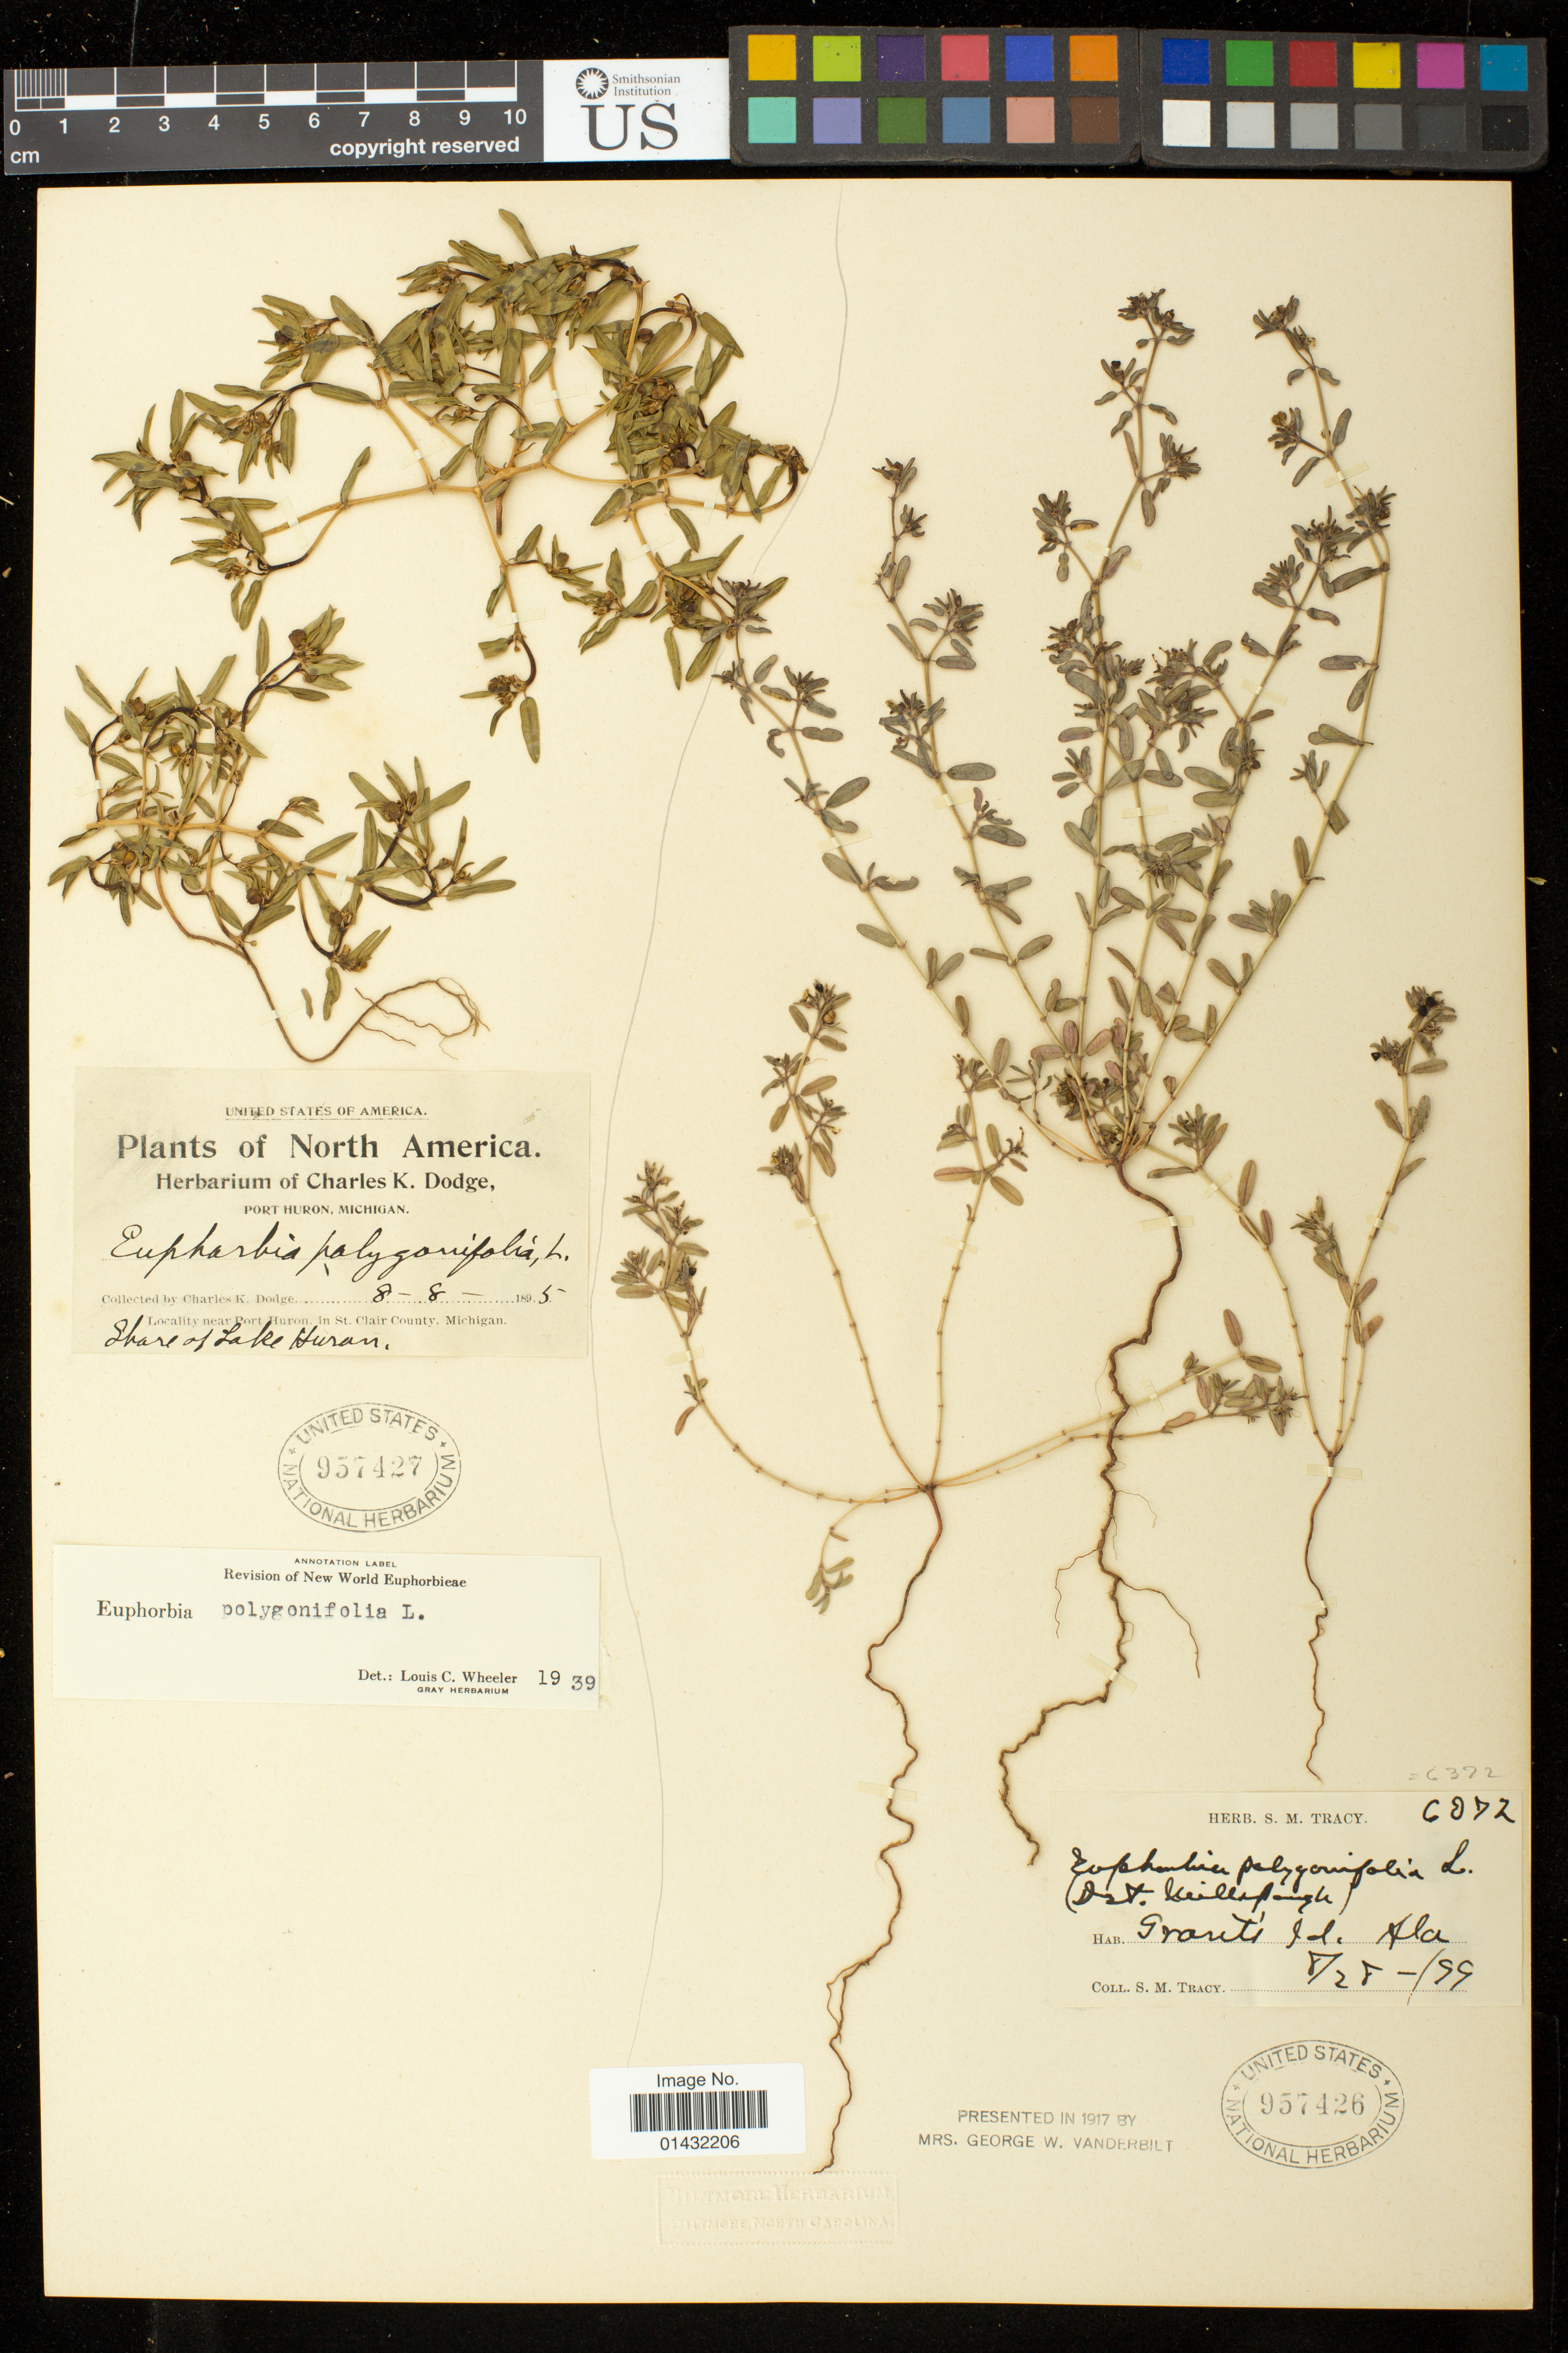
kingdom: Plantae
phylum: Tracheophyta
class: Magnoliopsida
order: Malpighiales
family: Euphorbiaceae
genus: Euphorbia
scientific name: Euphorbia bombensis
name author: Jacq.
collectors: S. M. Tracy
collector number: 6372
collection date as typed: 28/8 - /99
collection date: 1899-08-28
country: United States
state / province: Alabama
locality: Grant's Id.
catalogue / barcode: US 957426-2